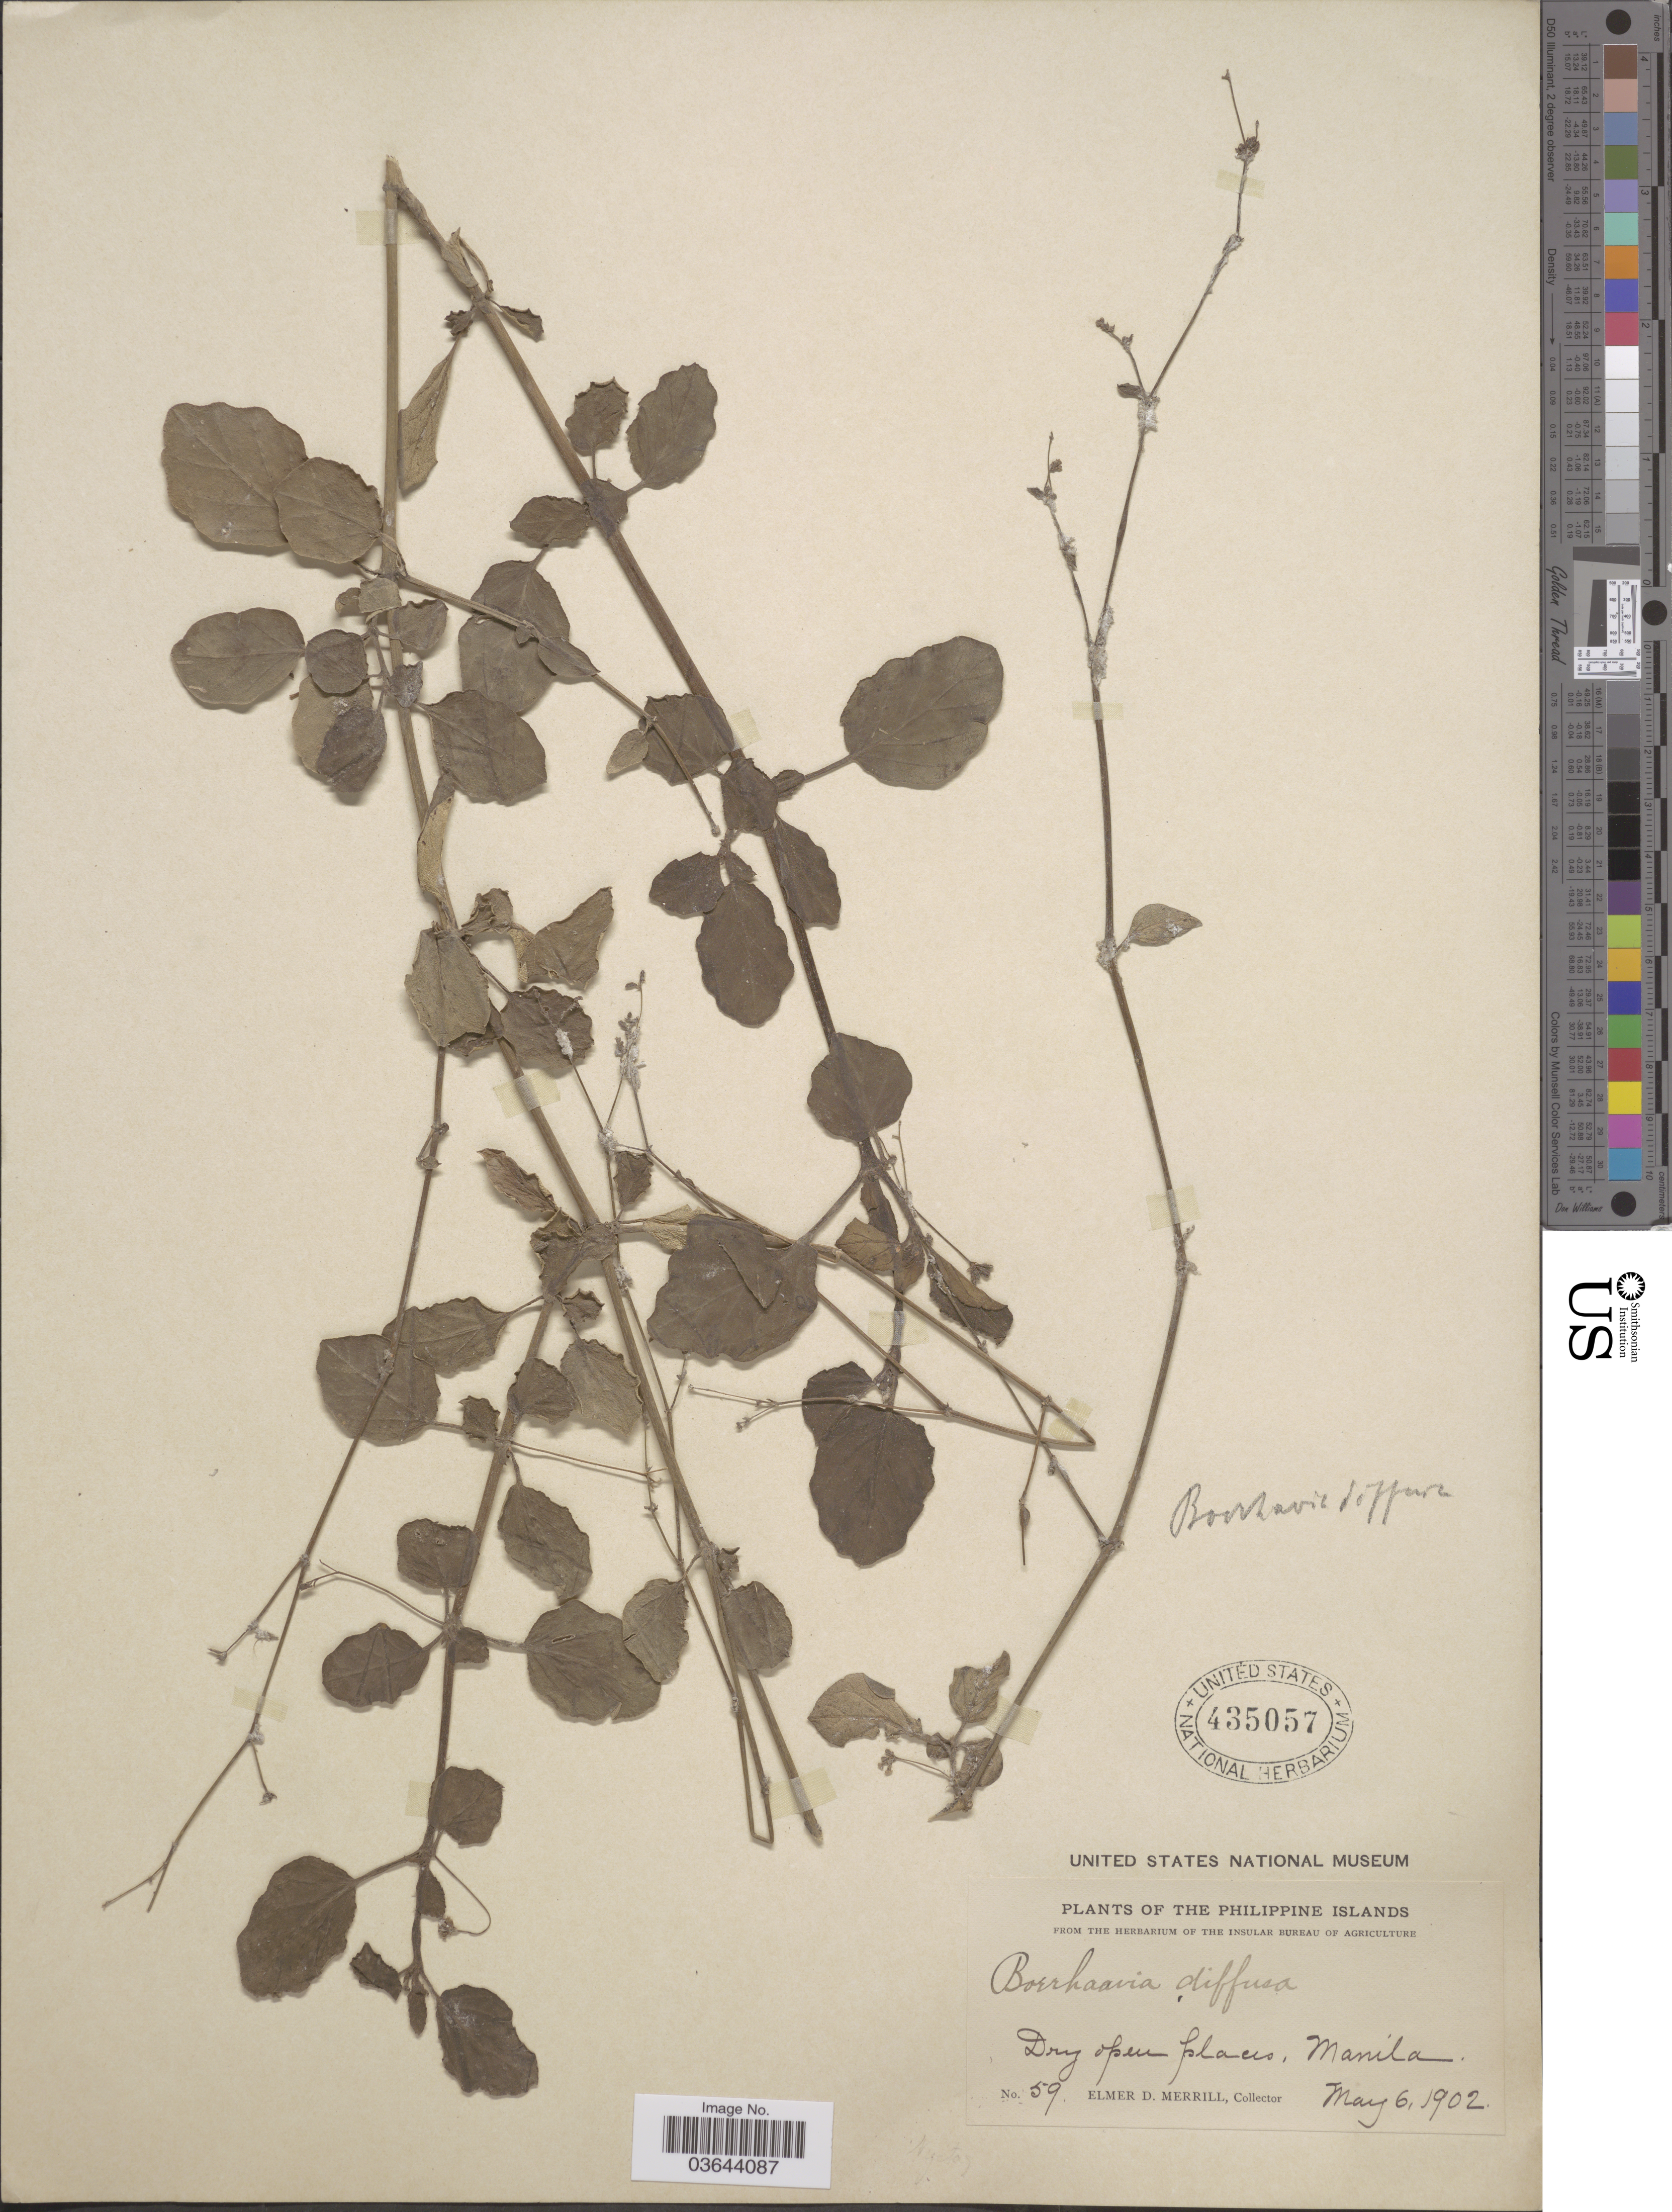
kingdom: Plantae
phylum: Tracheophyta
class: Magnoliopsida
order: Caryophyllales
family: Nyctaginaceae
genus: Boerhavia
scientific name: Boerhavia diffusa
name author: L.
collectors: E. D. Merrill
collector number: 59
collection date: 1902-05-06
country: Philippines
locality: Manila.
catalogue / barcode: US 435057